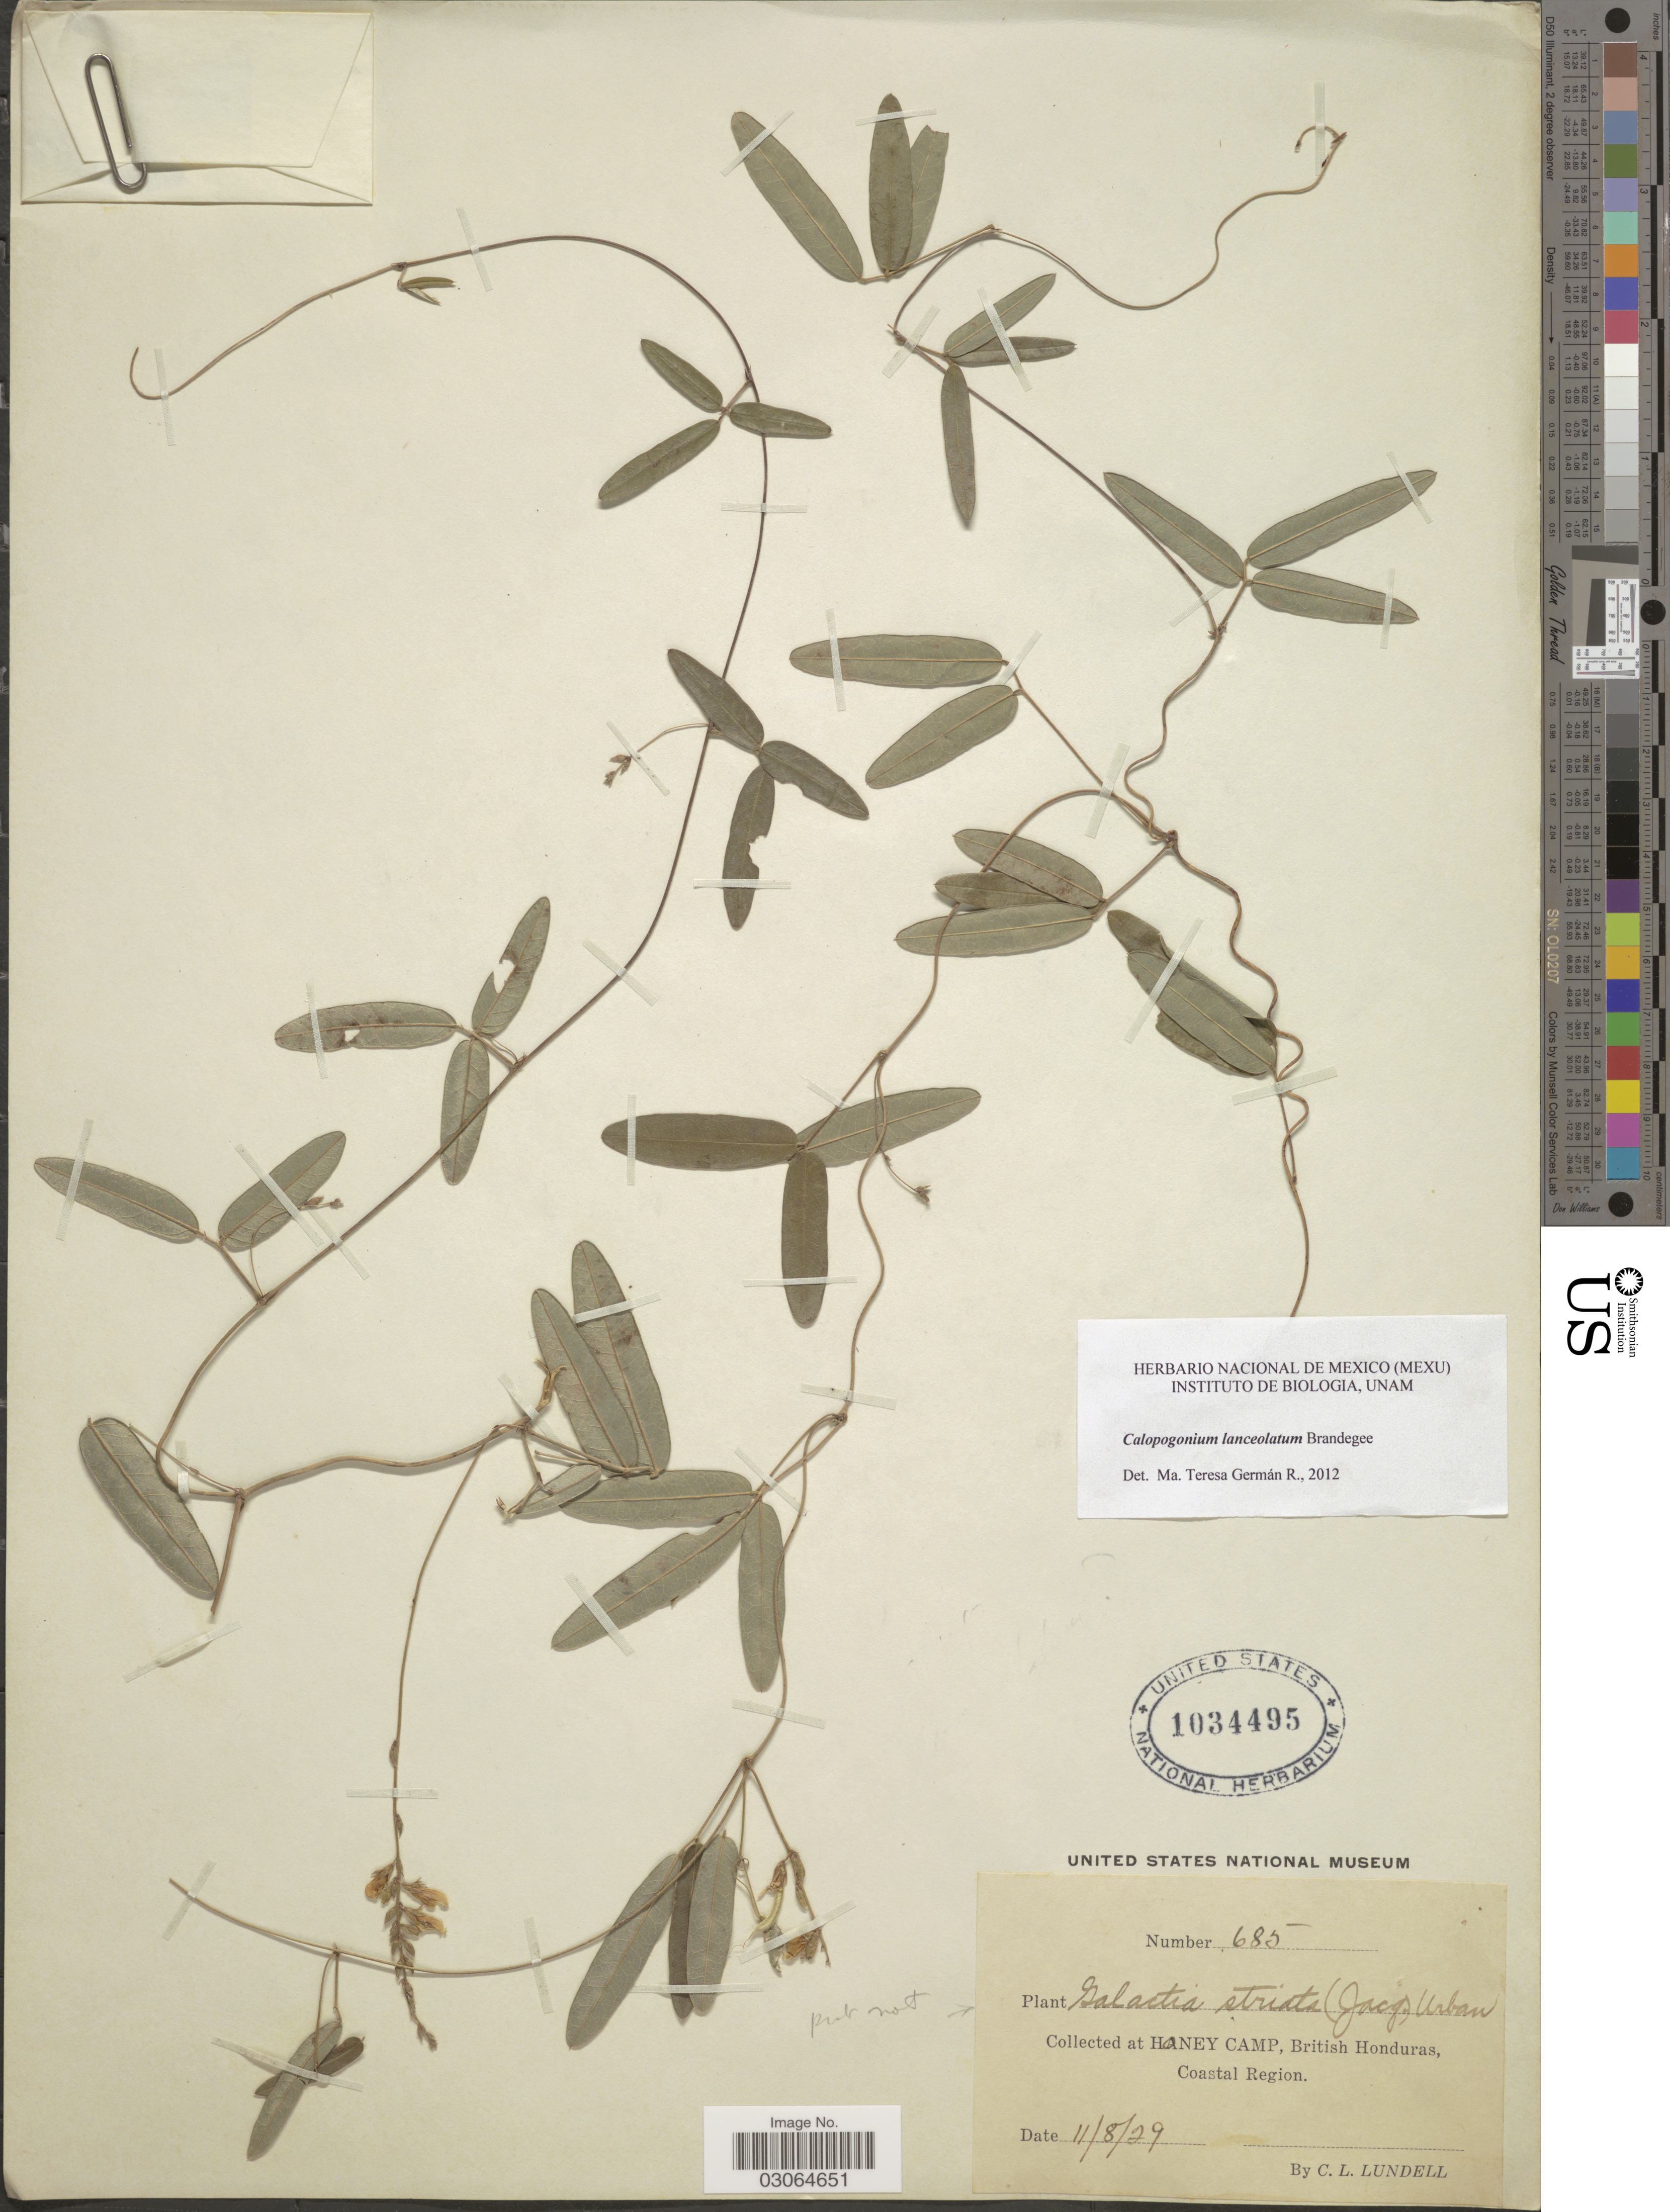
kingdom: Plantae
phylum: Tracheophyta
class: Magnoliopsida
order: Fabales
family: Fabaceae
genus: Calopogonium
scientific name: Calopogonium lanceolatum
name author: Brandegee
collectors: C. L. Lundell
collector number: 685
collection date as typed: Transcribed d/m/y: 11/8/29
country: Belize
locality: Honey Camp, British Honduras, Coastal Region.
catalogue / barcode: US 1034495